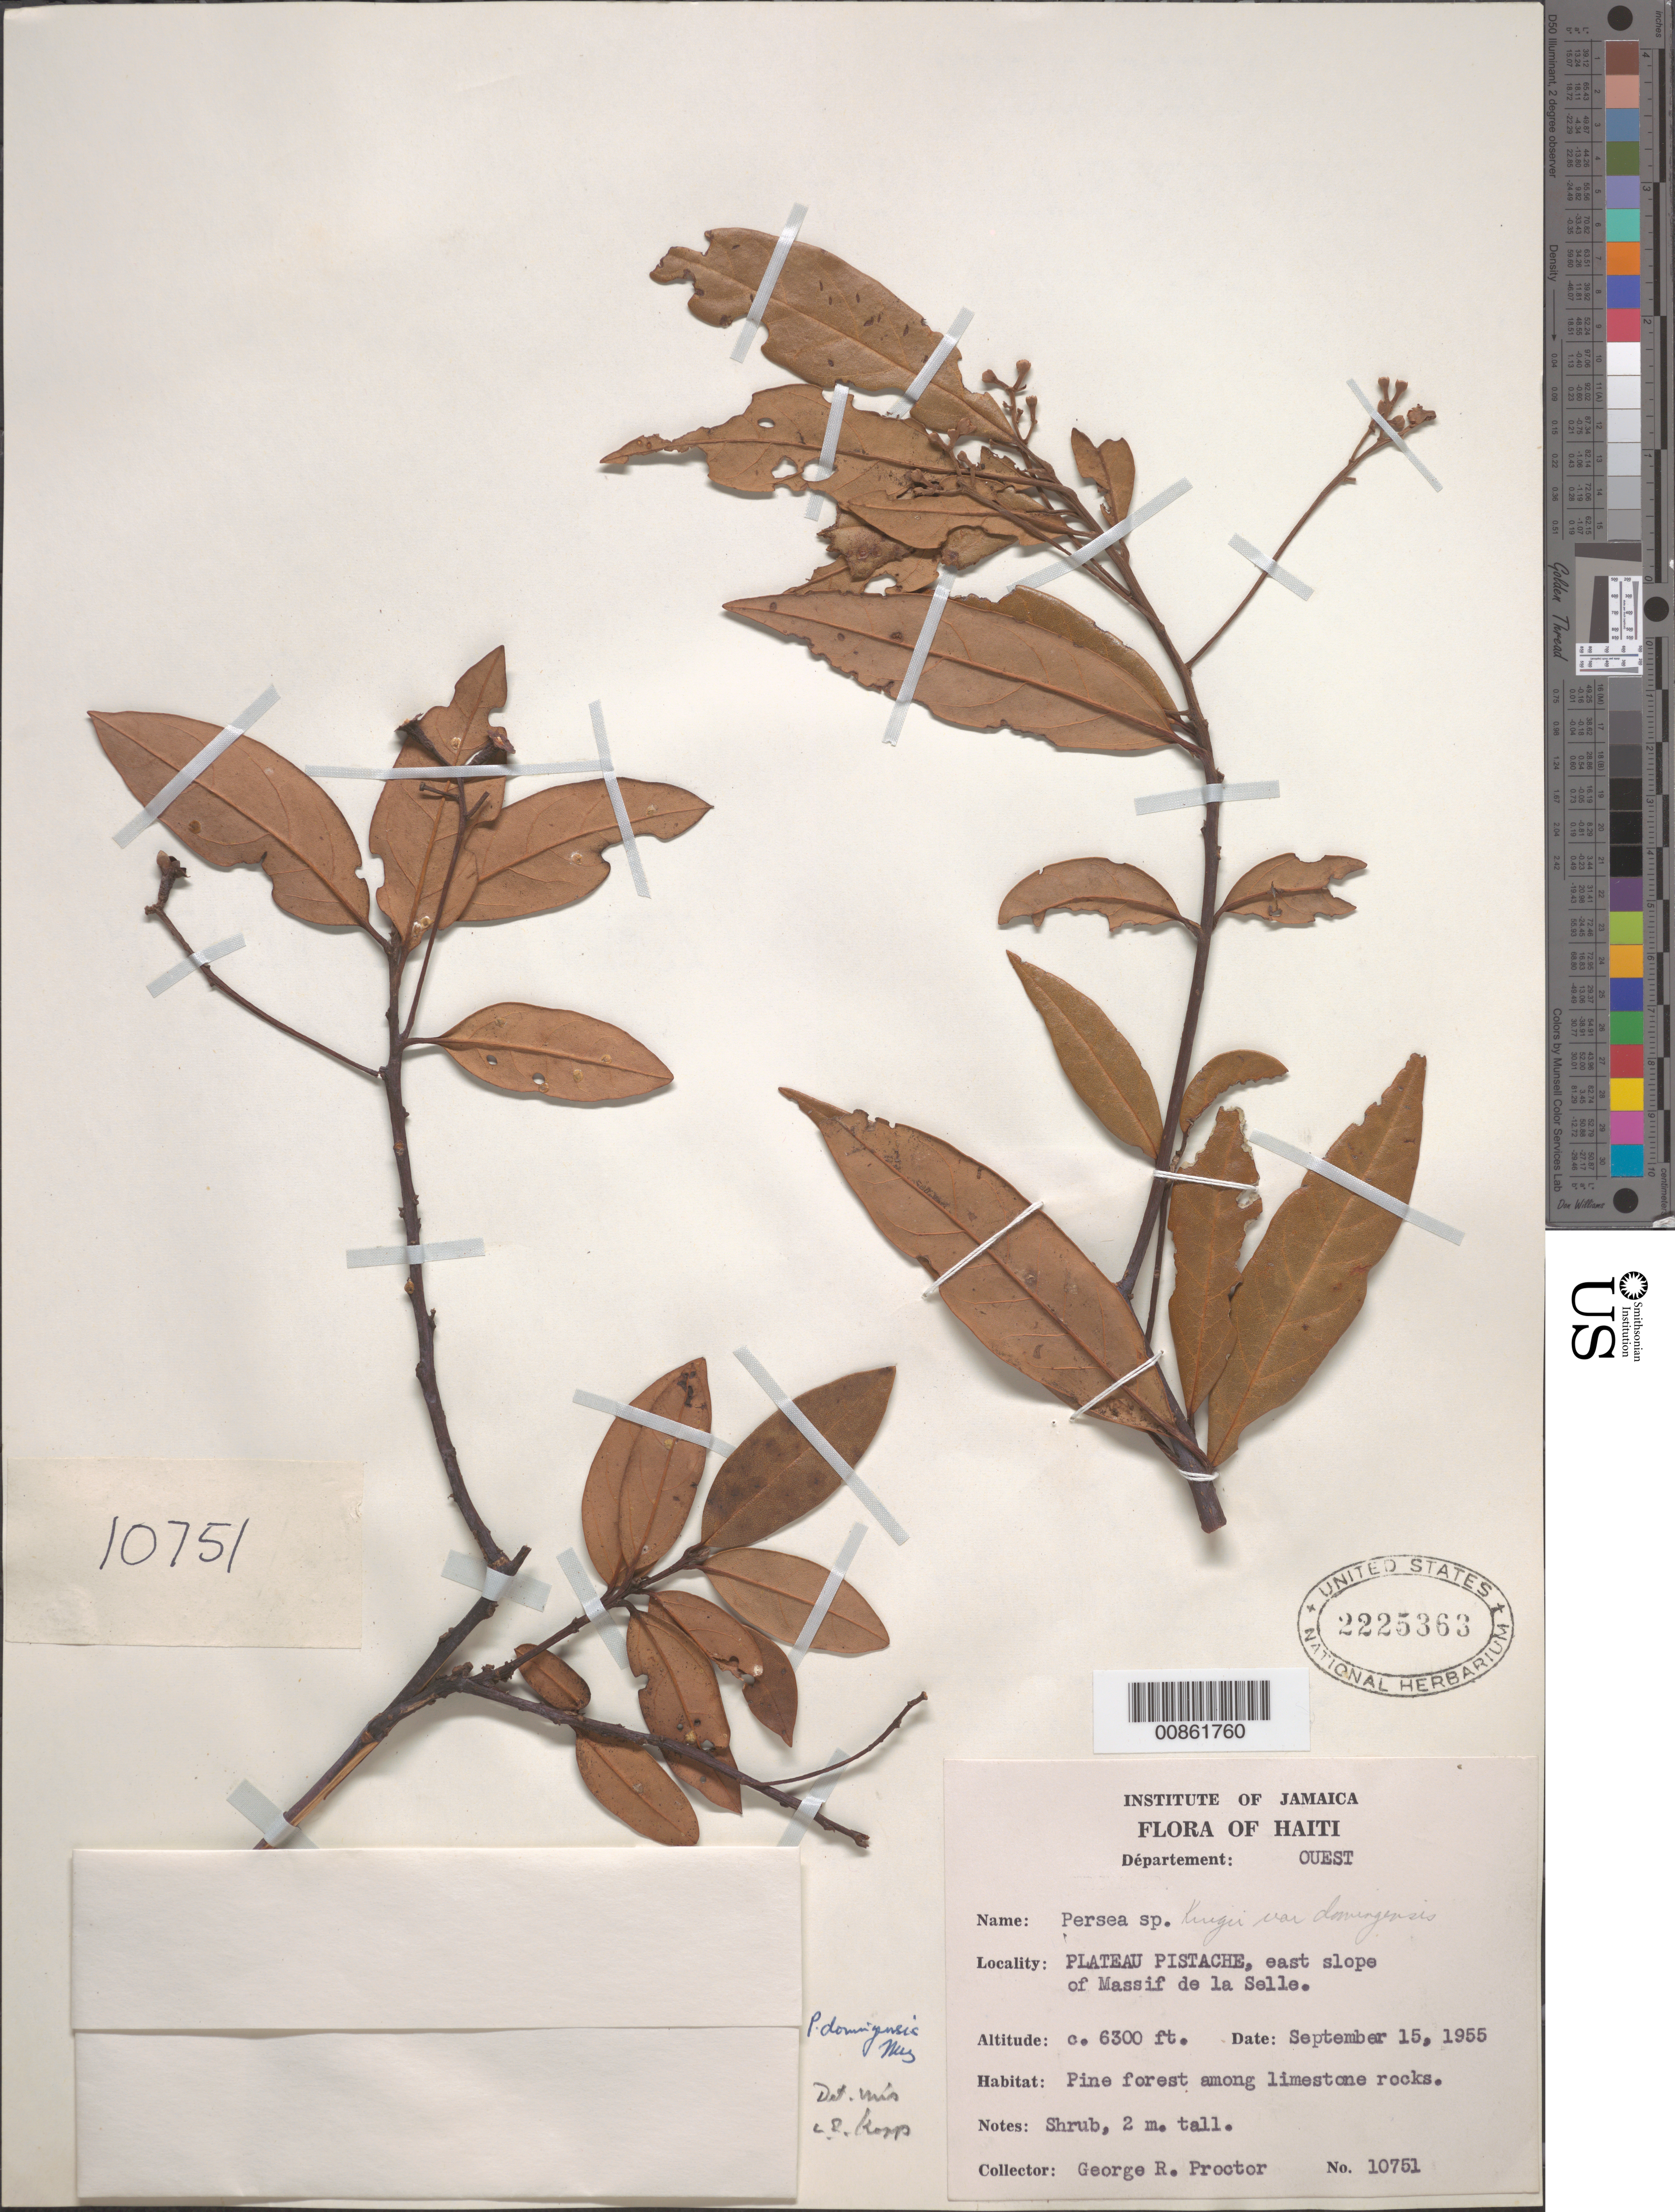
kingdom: Plantae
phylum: Tracheophyta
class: Magnoliopsida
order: Laurales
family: Lauraceae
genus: Persea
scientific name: Persea domingensis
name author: Mez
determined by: Kopp, L. E., (NY), New York Botanical Garden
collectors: G. R. Proctor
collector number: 10751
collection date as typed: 15 Sep 1955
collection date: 1955-09-15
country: Haiti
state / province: Ouest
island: Hispaniola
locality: Plateau Pistache, east slope of Massif de la Selle.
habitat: Pine forest among limestone rocks.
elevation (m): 1920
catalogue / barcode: US 2225363